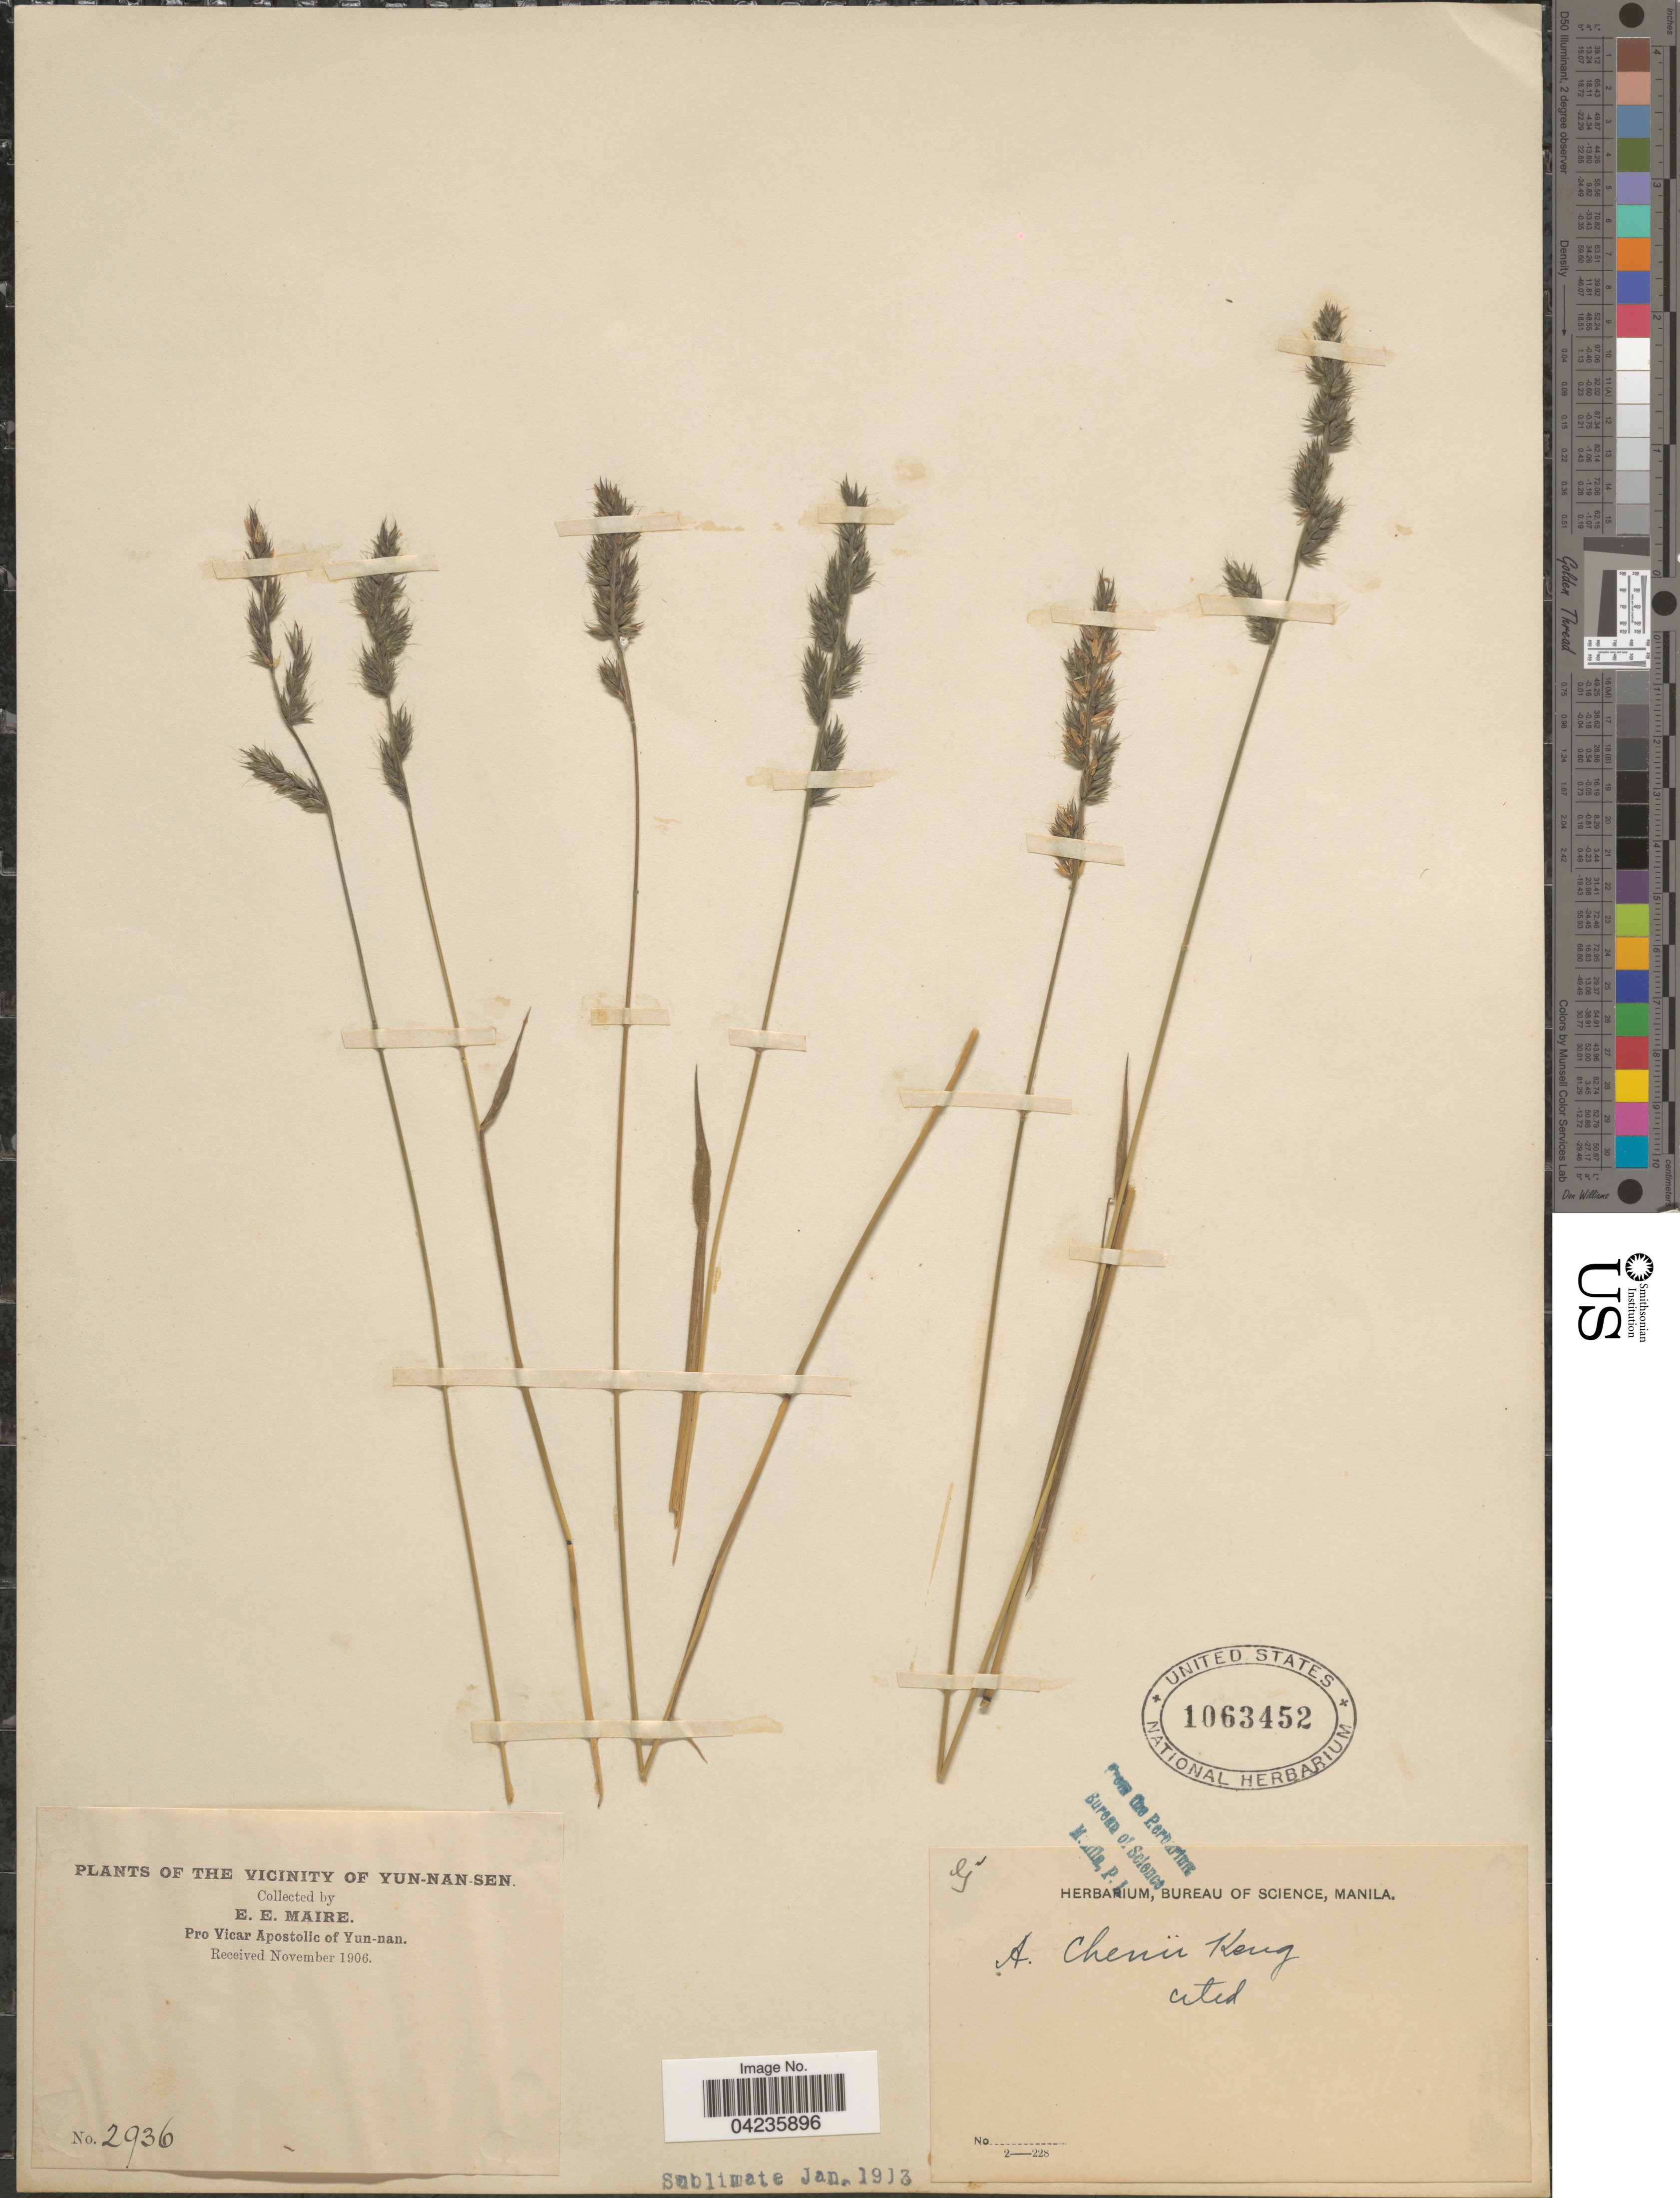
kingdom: Plantae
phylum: Tracheophyta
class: Liliopsida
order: Poales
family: Poaceae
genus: Arundinella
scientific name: Arundinella hookeri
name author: Munro ex Keng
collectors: E. E. Maire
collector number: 2936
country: China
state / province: Yunnan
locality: The vicinity of Yun-nan-sen.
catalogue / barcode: US 1063452